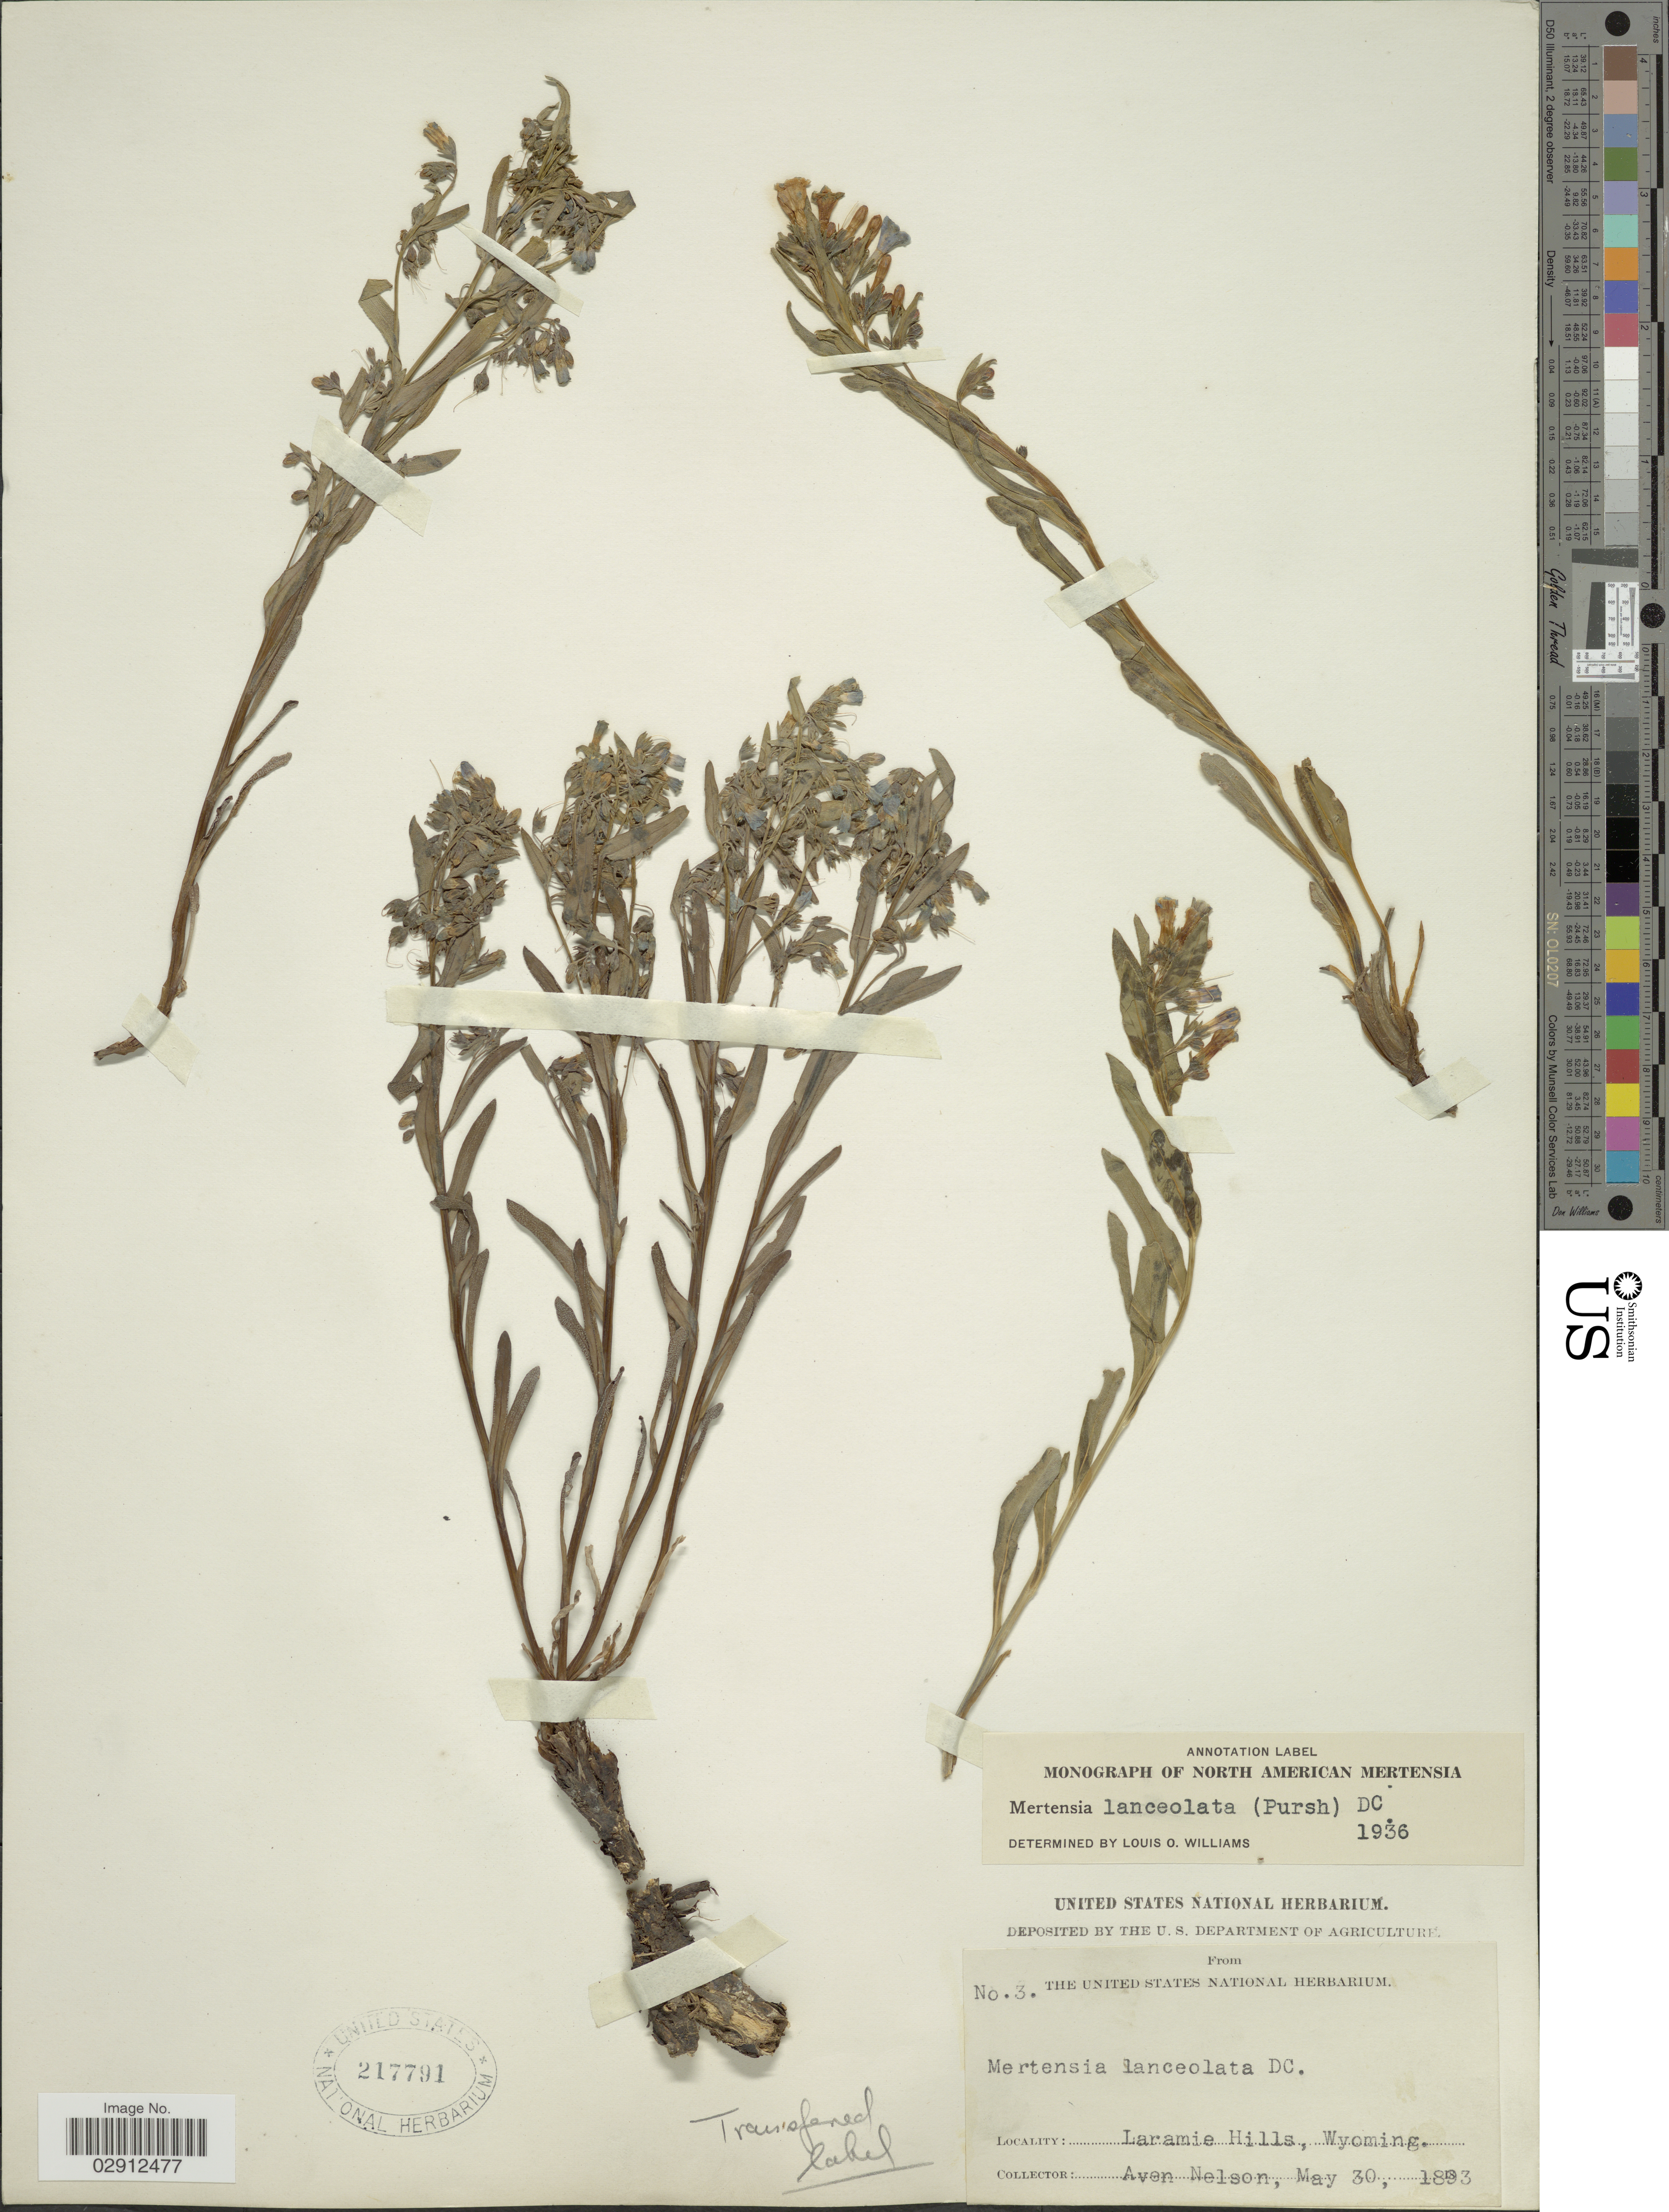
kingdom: Plantae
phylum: Tracheophyta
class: Magnoliopsida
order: Boraginales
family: Boraginaceae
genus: Mertensia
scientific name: Mertensia lanceolata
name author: (Pursh) DC. ex A. DC.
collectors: A. Nelson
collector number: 3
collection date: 1893-05-30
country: United States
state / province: Wyoming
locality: Laramie Hills, Wyoming.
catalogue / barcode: US 217791